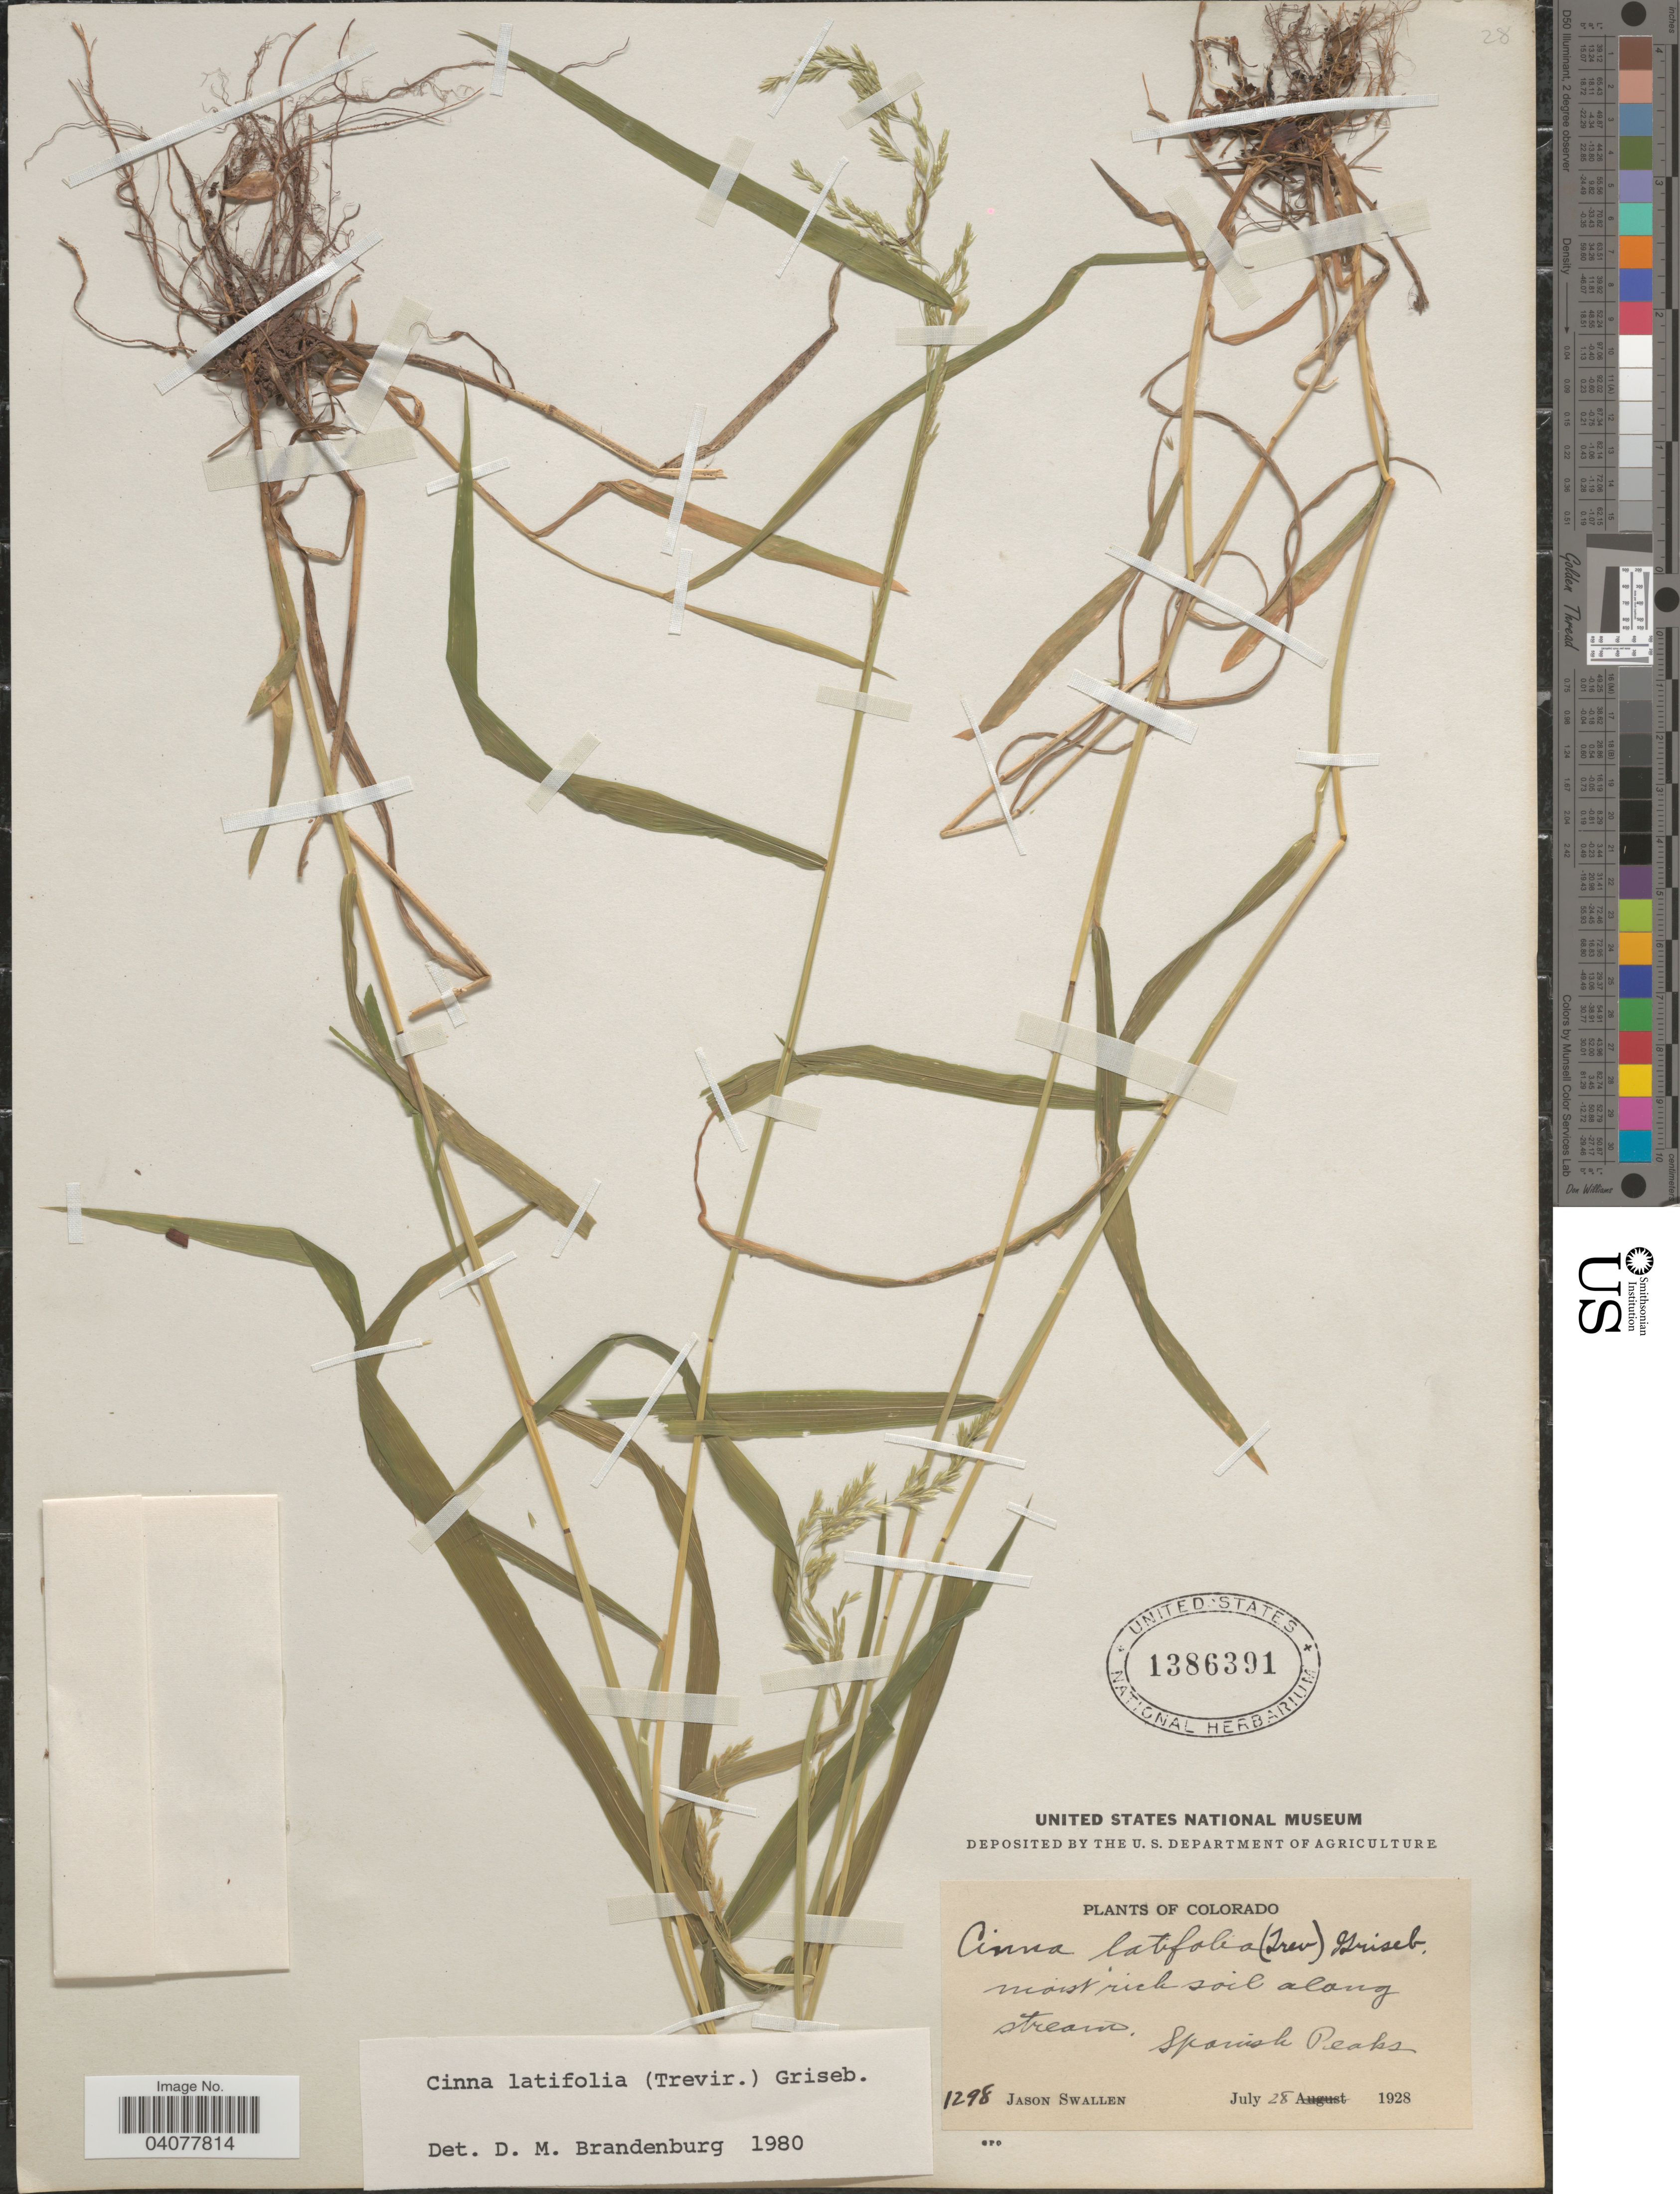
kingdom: Plantae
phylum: Tracheophyta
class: Liliopsida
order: Poales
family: Poaceae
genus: Cinna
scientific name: Cinna latifolia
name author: (Trevir. ex Goeppert) Griseb.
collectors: J. R. Swallen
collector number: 1298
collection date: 1928-07-28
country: United States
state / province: Colorado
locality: Moist rich soil along stream. Spanish Peaks.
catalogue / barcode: US 1386391